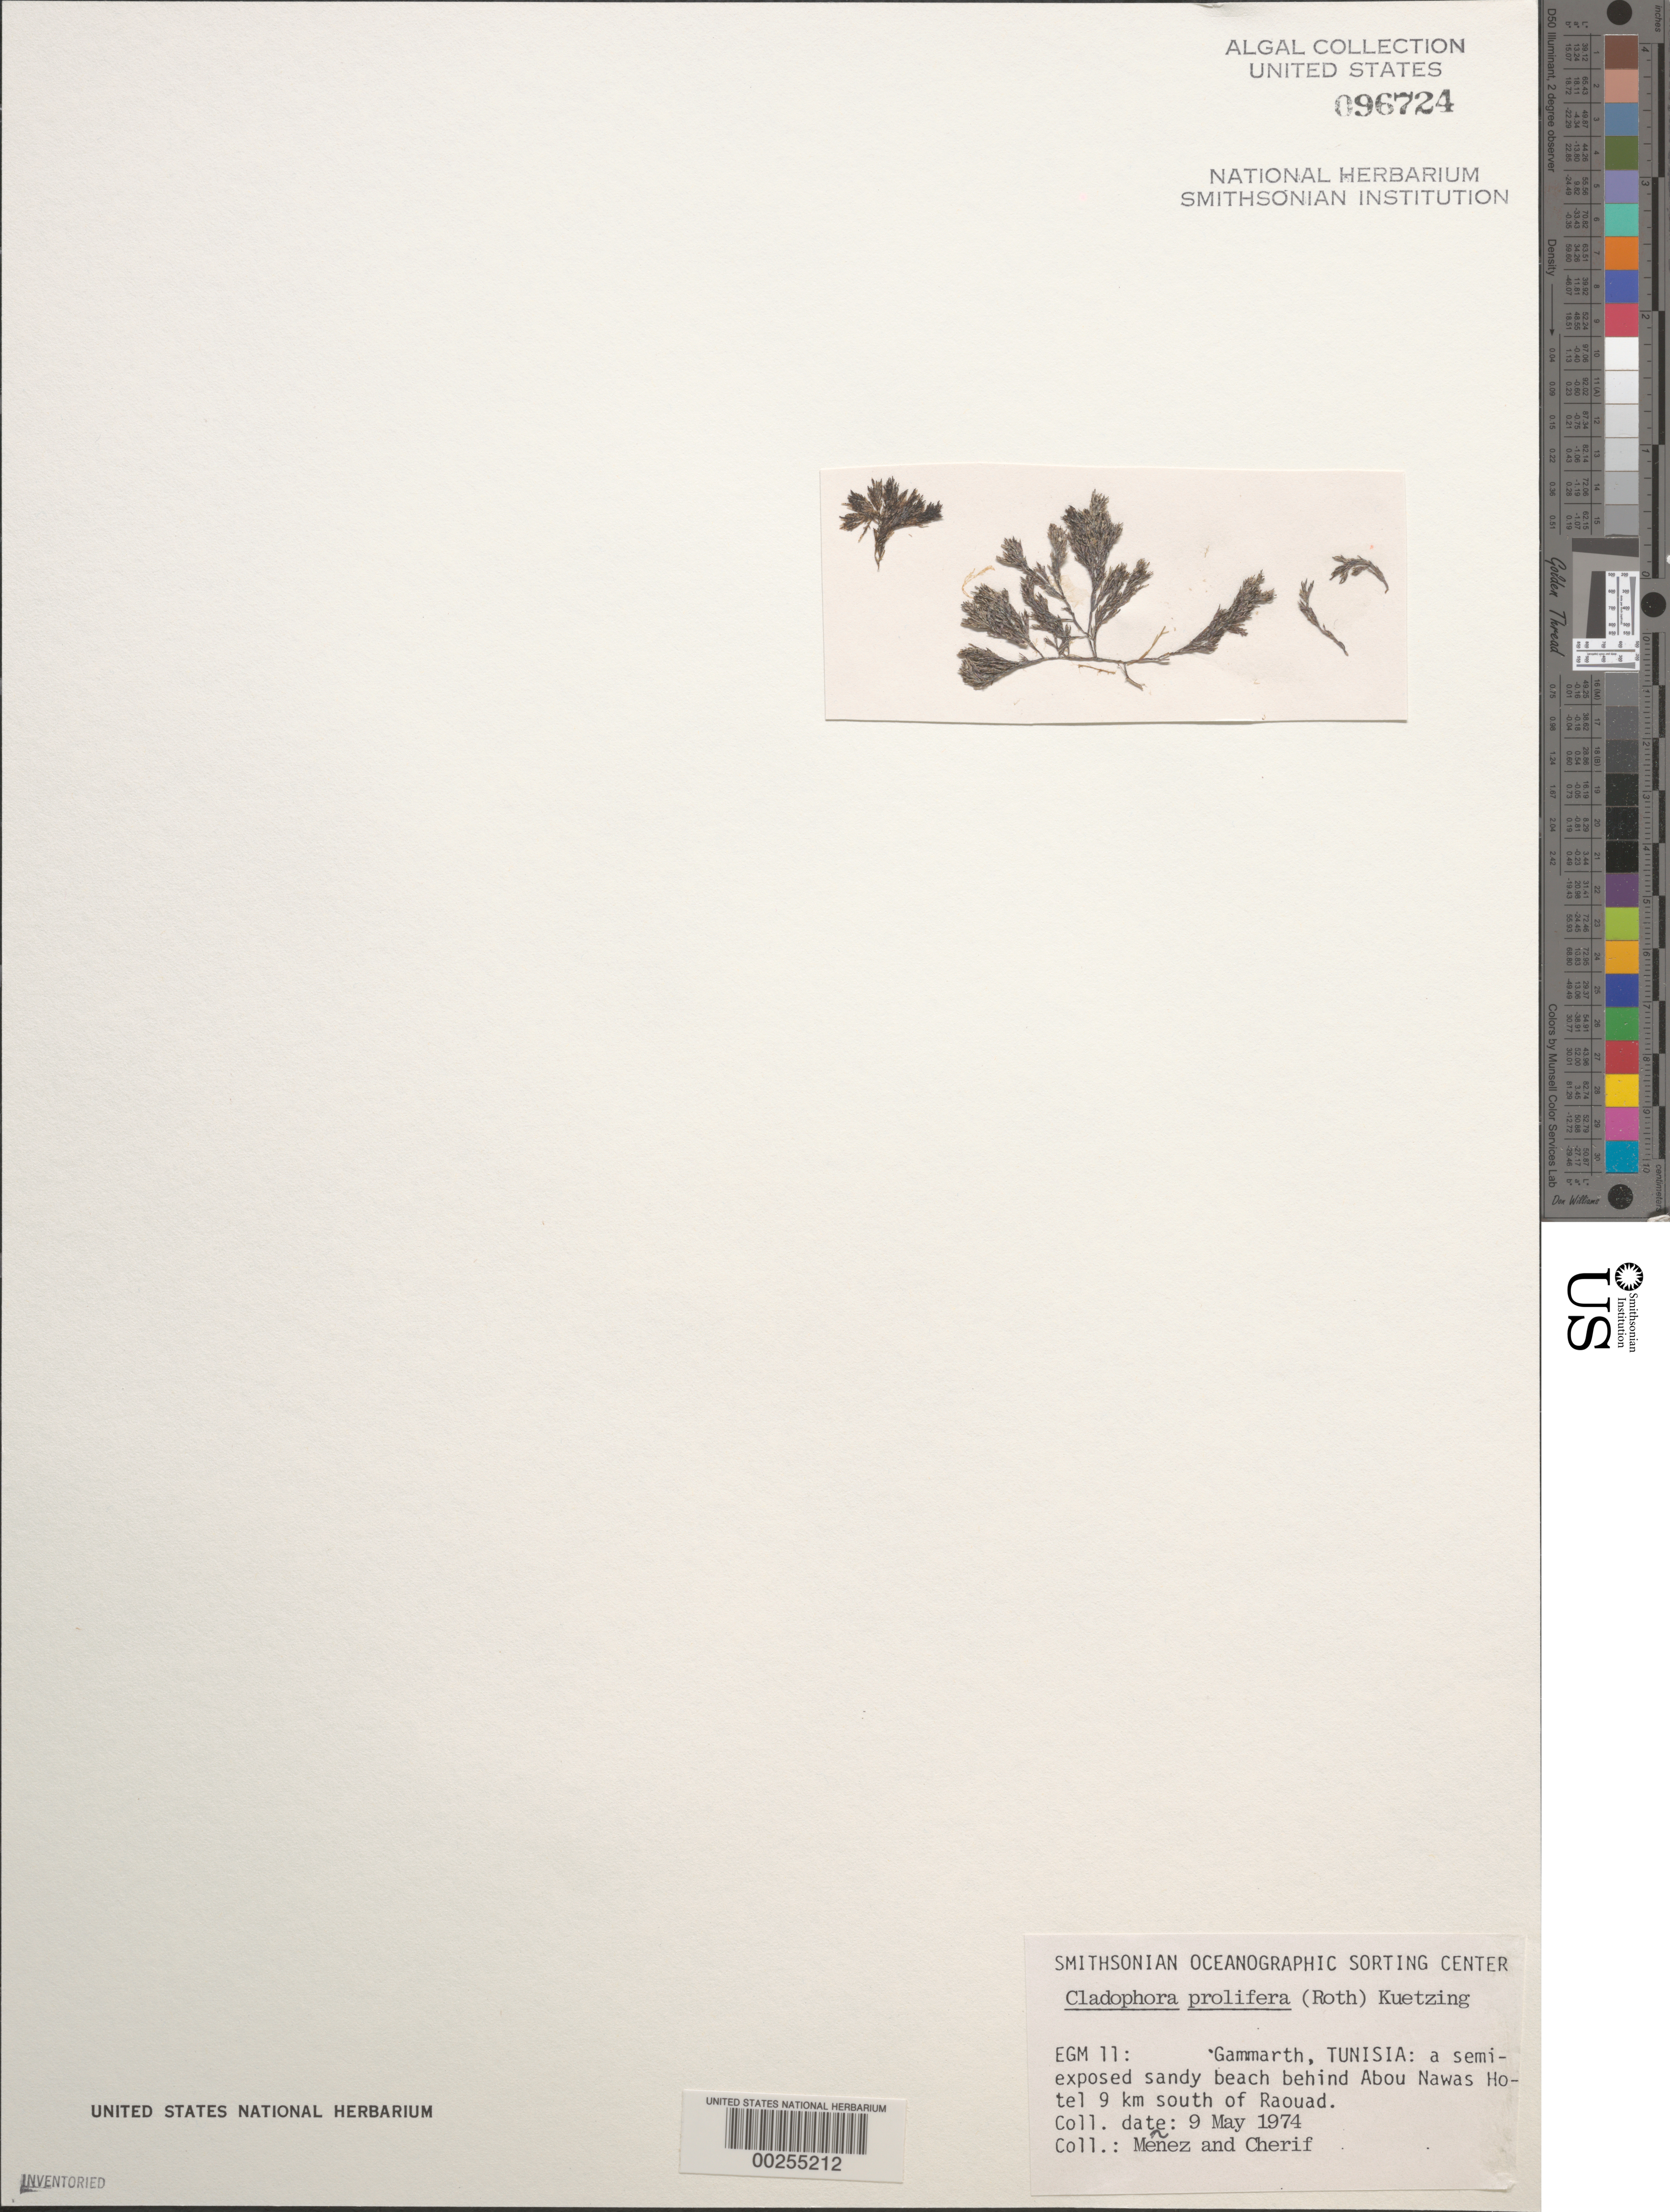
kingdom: Plantae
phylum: Chlorophyta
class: Ulvophyceae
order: Cladophorales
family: Cladophoraceae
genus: Cladophora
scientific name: Cladophora prolifera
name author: (Roth) Kütz.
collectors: Meñez & -. Cherif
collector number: EGM 11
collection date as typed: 09 May 1974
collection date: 1974-05-09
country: Tunisia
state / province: Tunis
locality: Gammarth, behind abou nawas hotel, nine km south of raouad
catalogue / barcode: US 96724